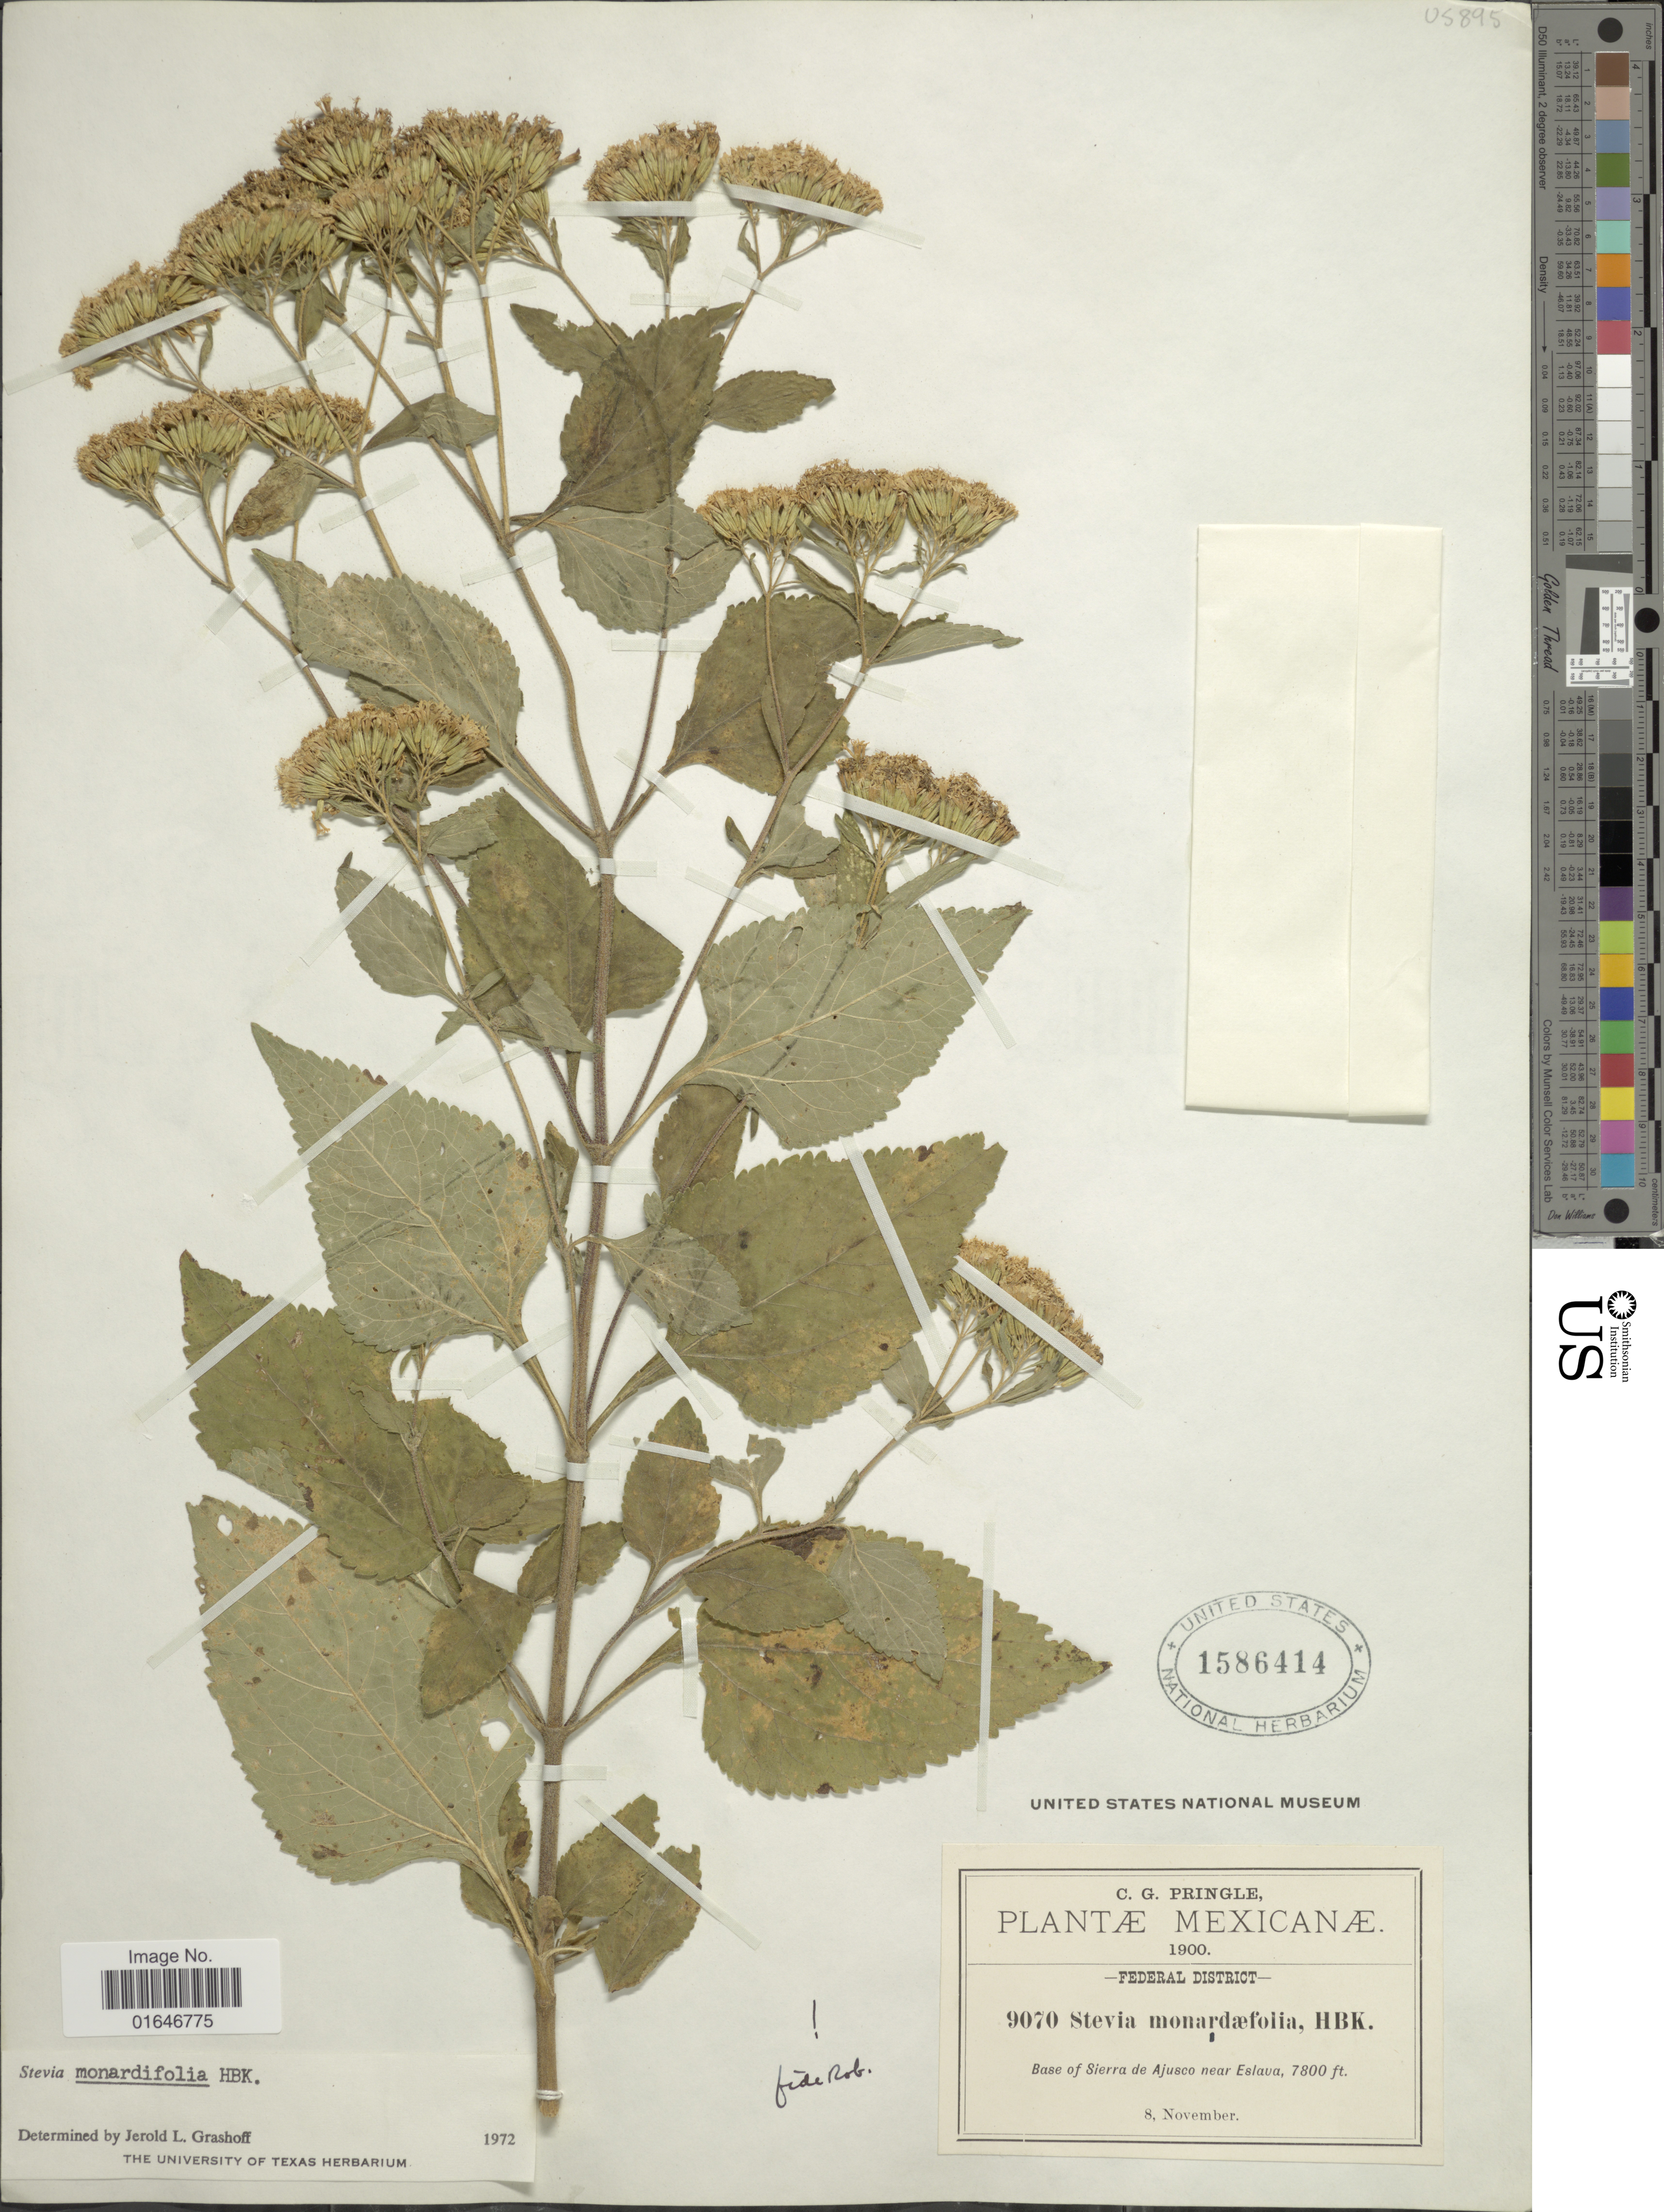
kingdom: Plantae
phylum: Tracheophyta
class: Magnoliopsida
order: Asterales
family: Asteraceae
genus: Stevia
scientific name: Stevia monardifolia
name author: Kunth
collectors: C. G. Pringle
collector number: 9070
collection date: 1900-11-08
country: Mexico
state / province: Distrito Federal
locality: Base of Sierra de Ajusco near Eslava.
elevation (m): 2377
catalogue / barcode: US 1586414